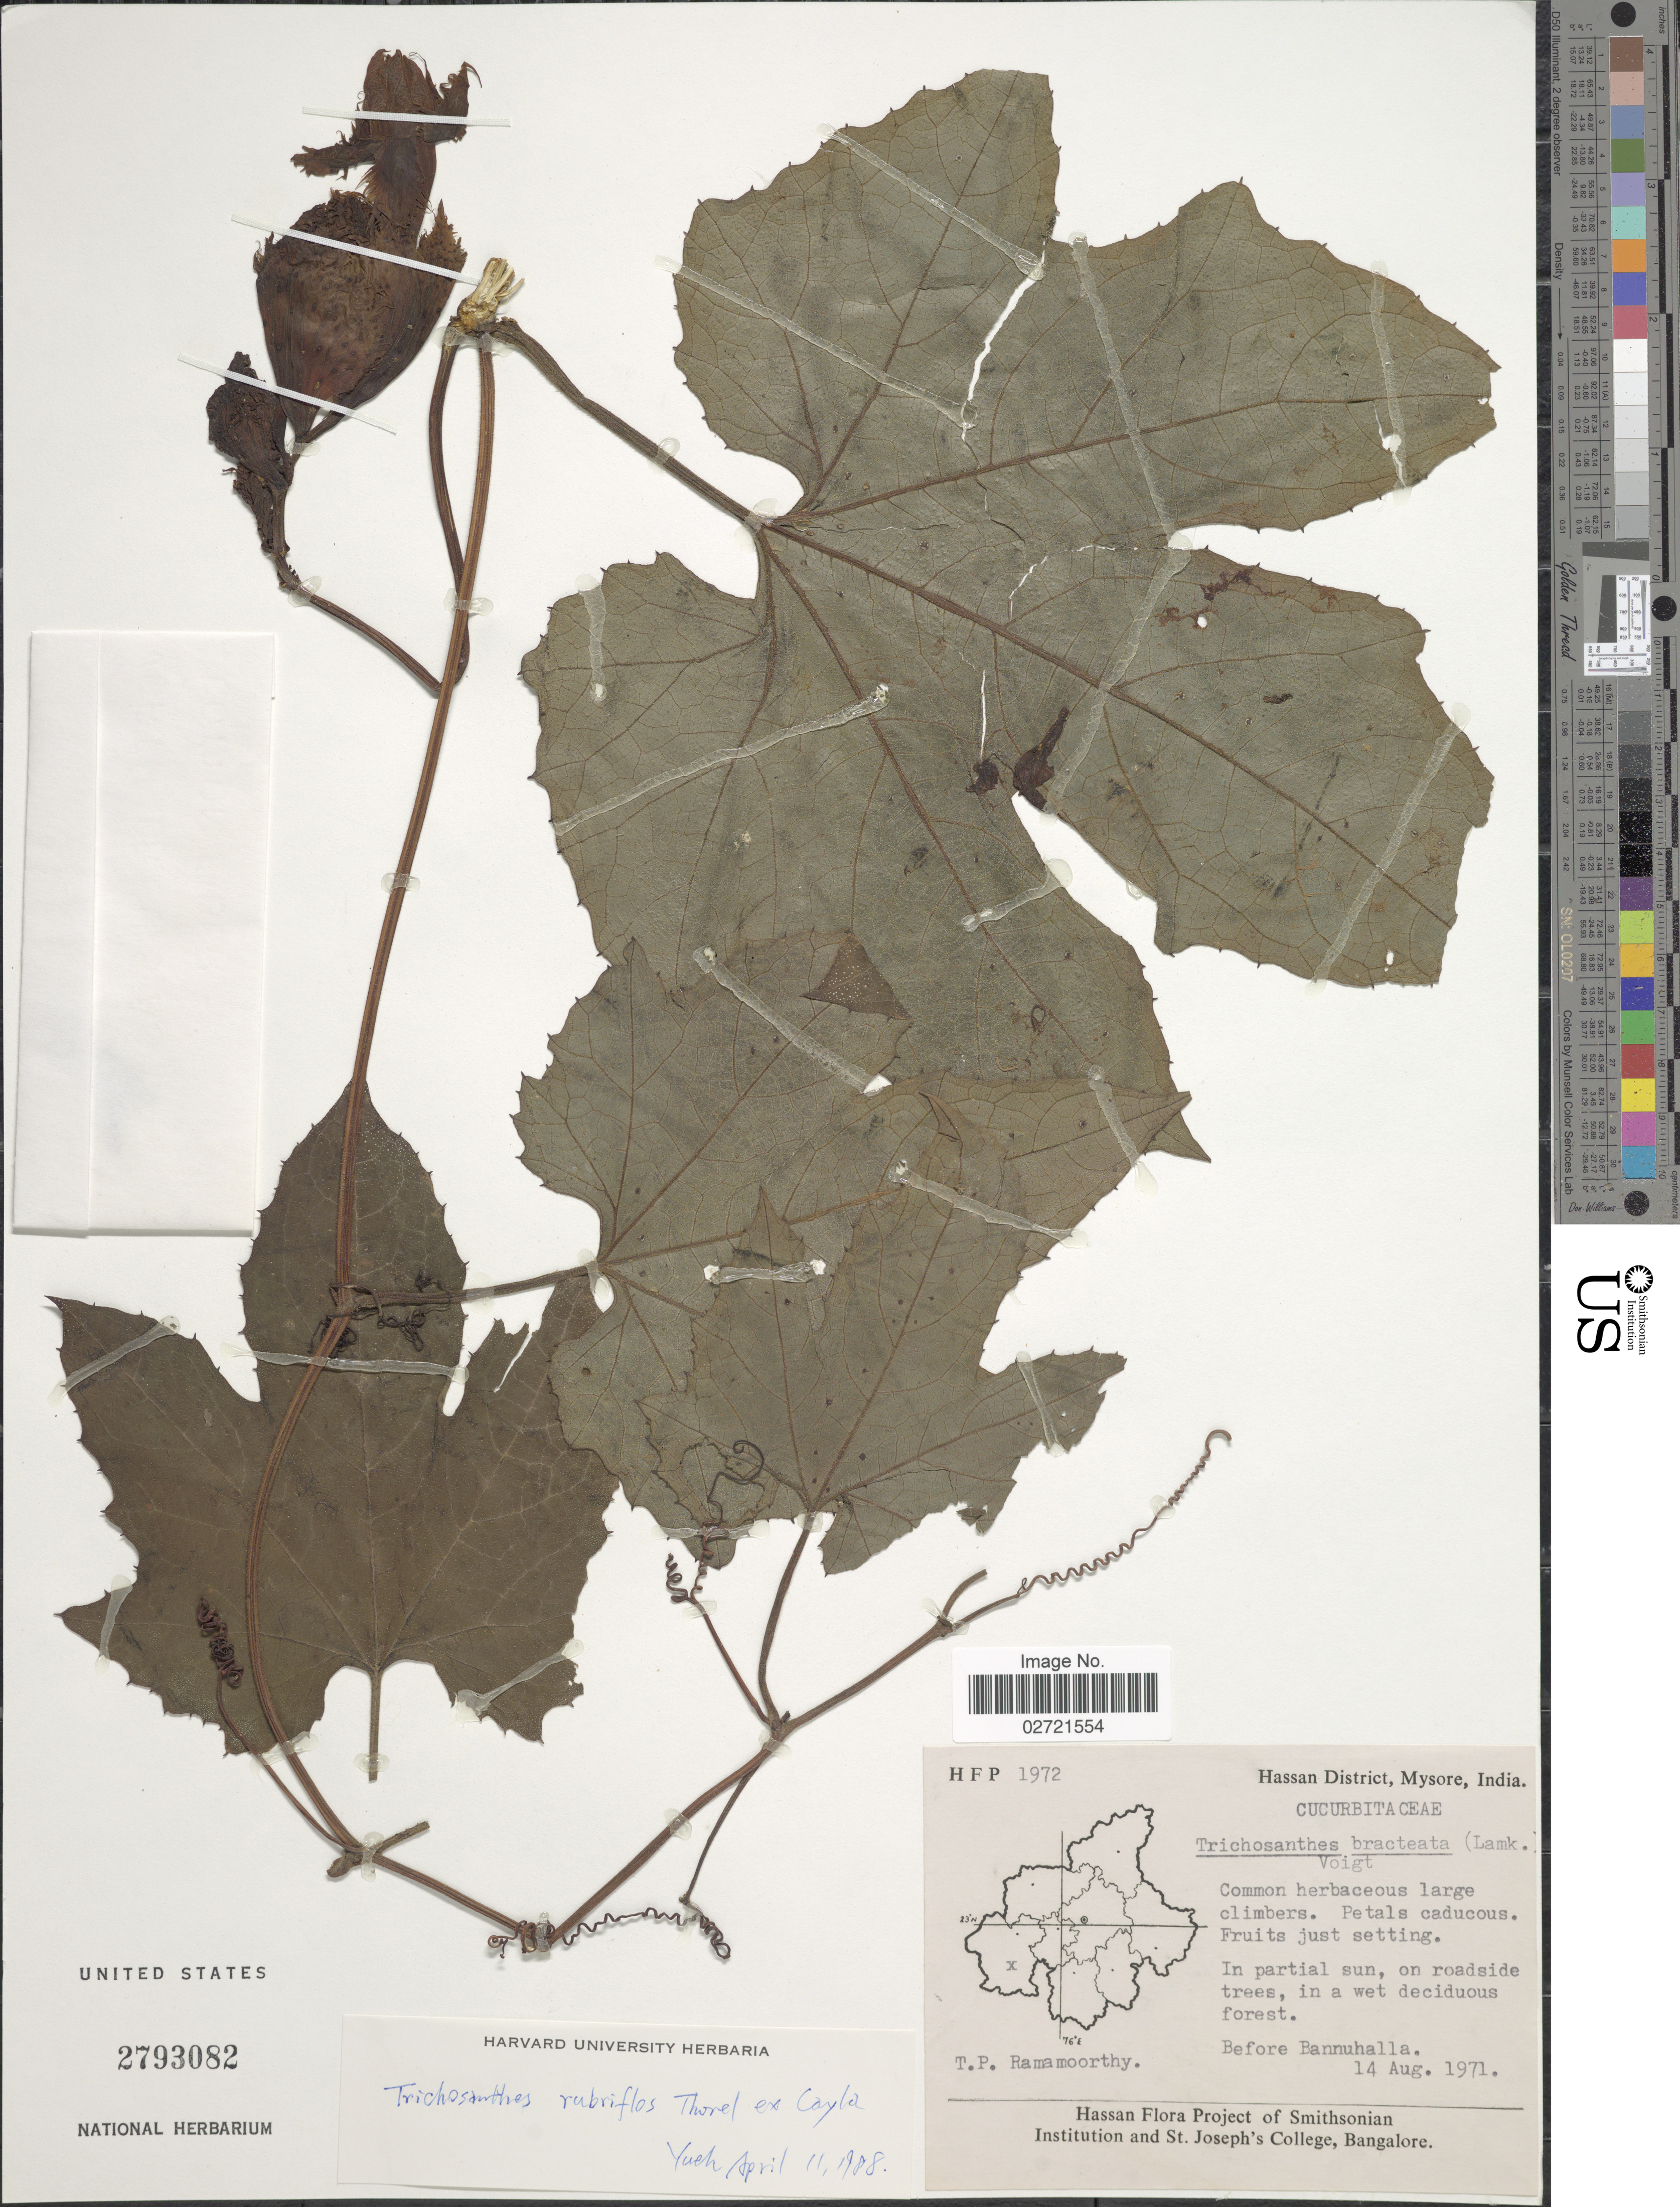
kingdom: Plantae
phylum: Tracheophyta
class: Magnoliopsida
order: Cucurbitales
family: Cucurbitaceae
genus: Trichosanthes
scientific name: Trichosanthes rubriflos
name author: Thorel ex Cayla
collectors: T. P. Ramamoorthy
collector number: HFP 1972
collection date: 1971-08-14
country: India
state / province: Karnataka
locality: Hassan District, Mysore, India, befor Bannuhalla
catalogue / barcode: US 2793082